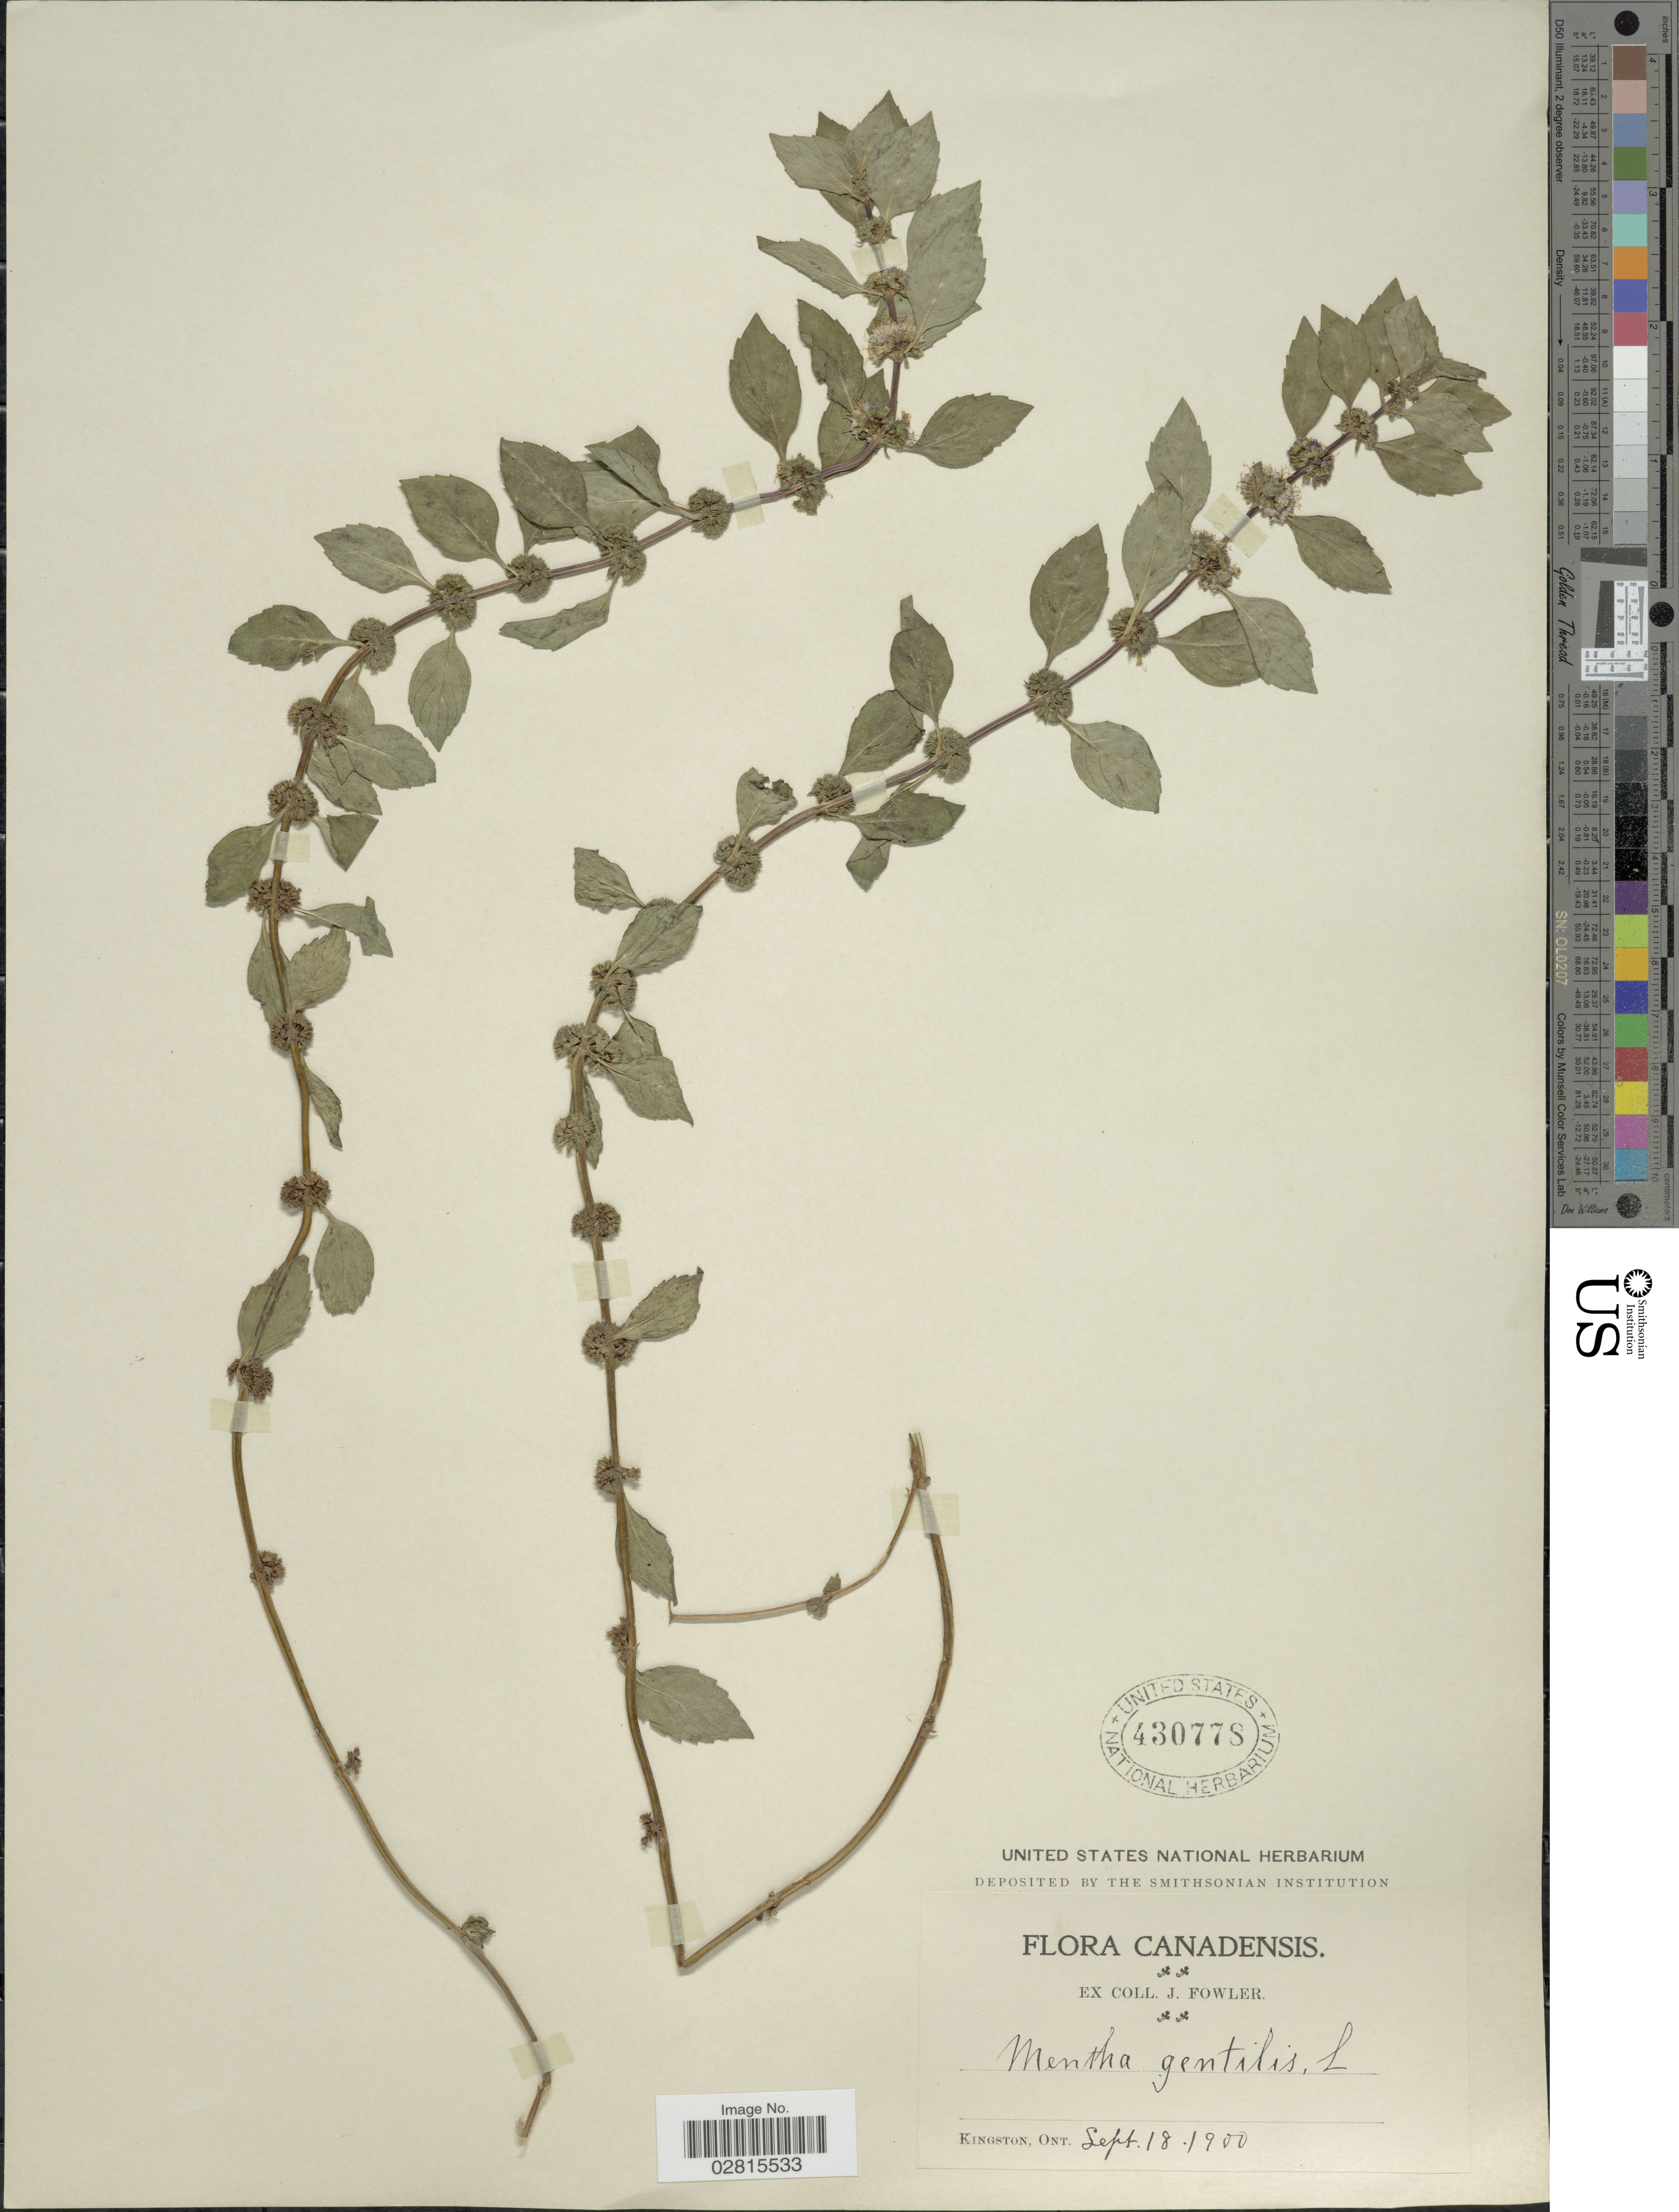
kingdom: Plantae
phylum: Tracheophyta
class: Magnoliopsida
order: Lamiales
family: Lamiaceae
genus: Mentha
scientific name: Mentha x gentilis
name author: L.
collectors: J. P. Fowler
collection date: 1900-09-18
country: Canada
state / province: Ontario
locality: Kingston, Ont.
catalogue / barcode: US 430778